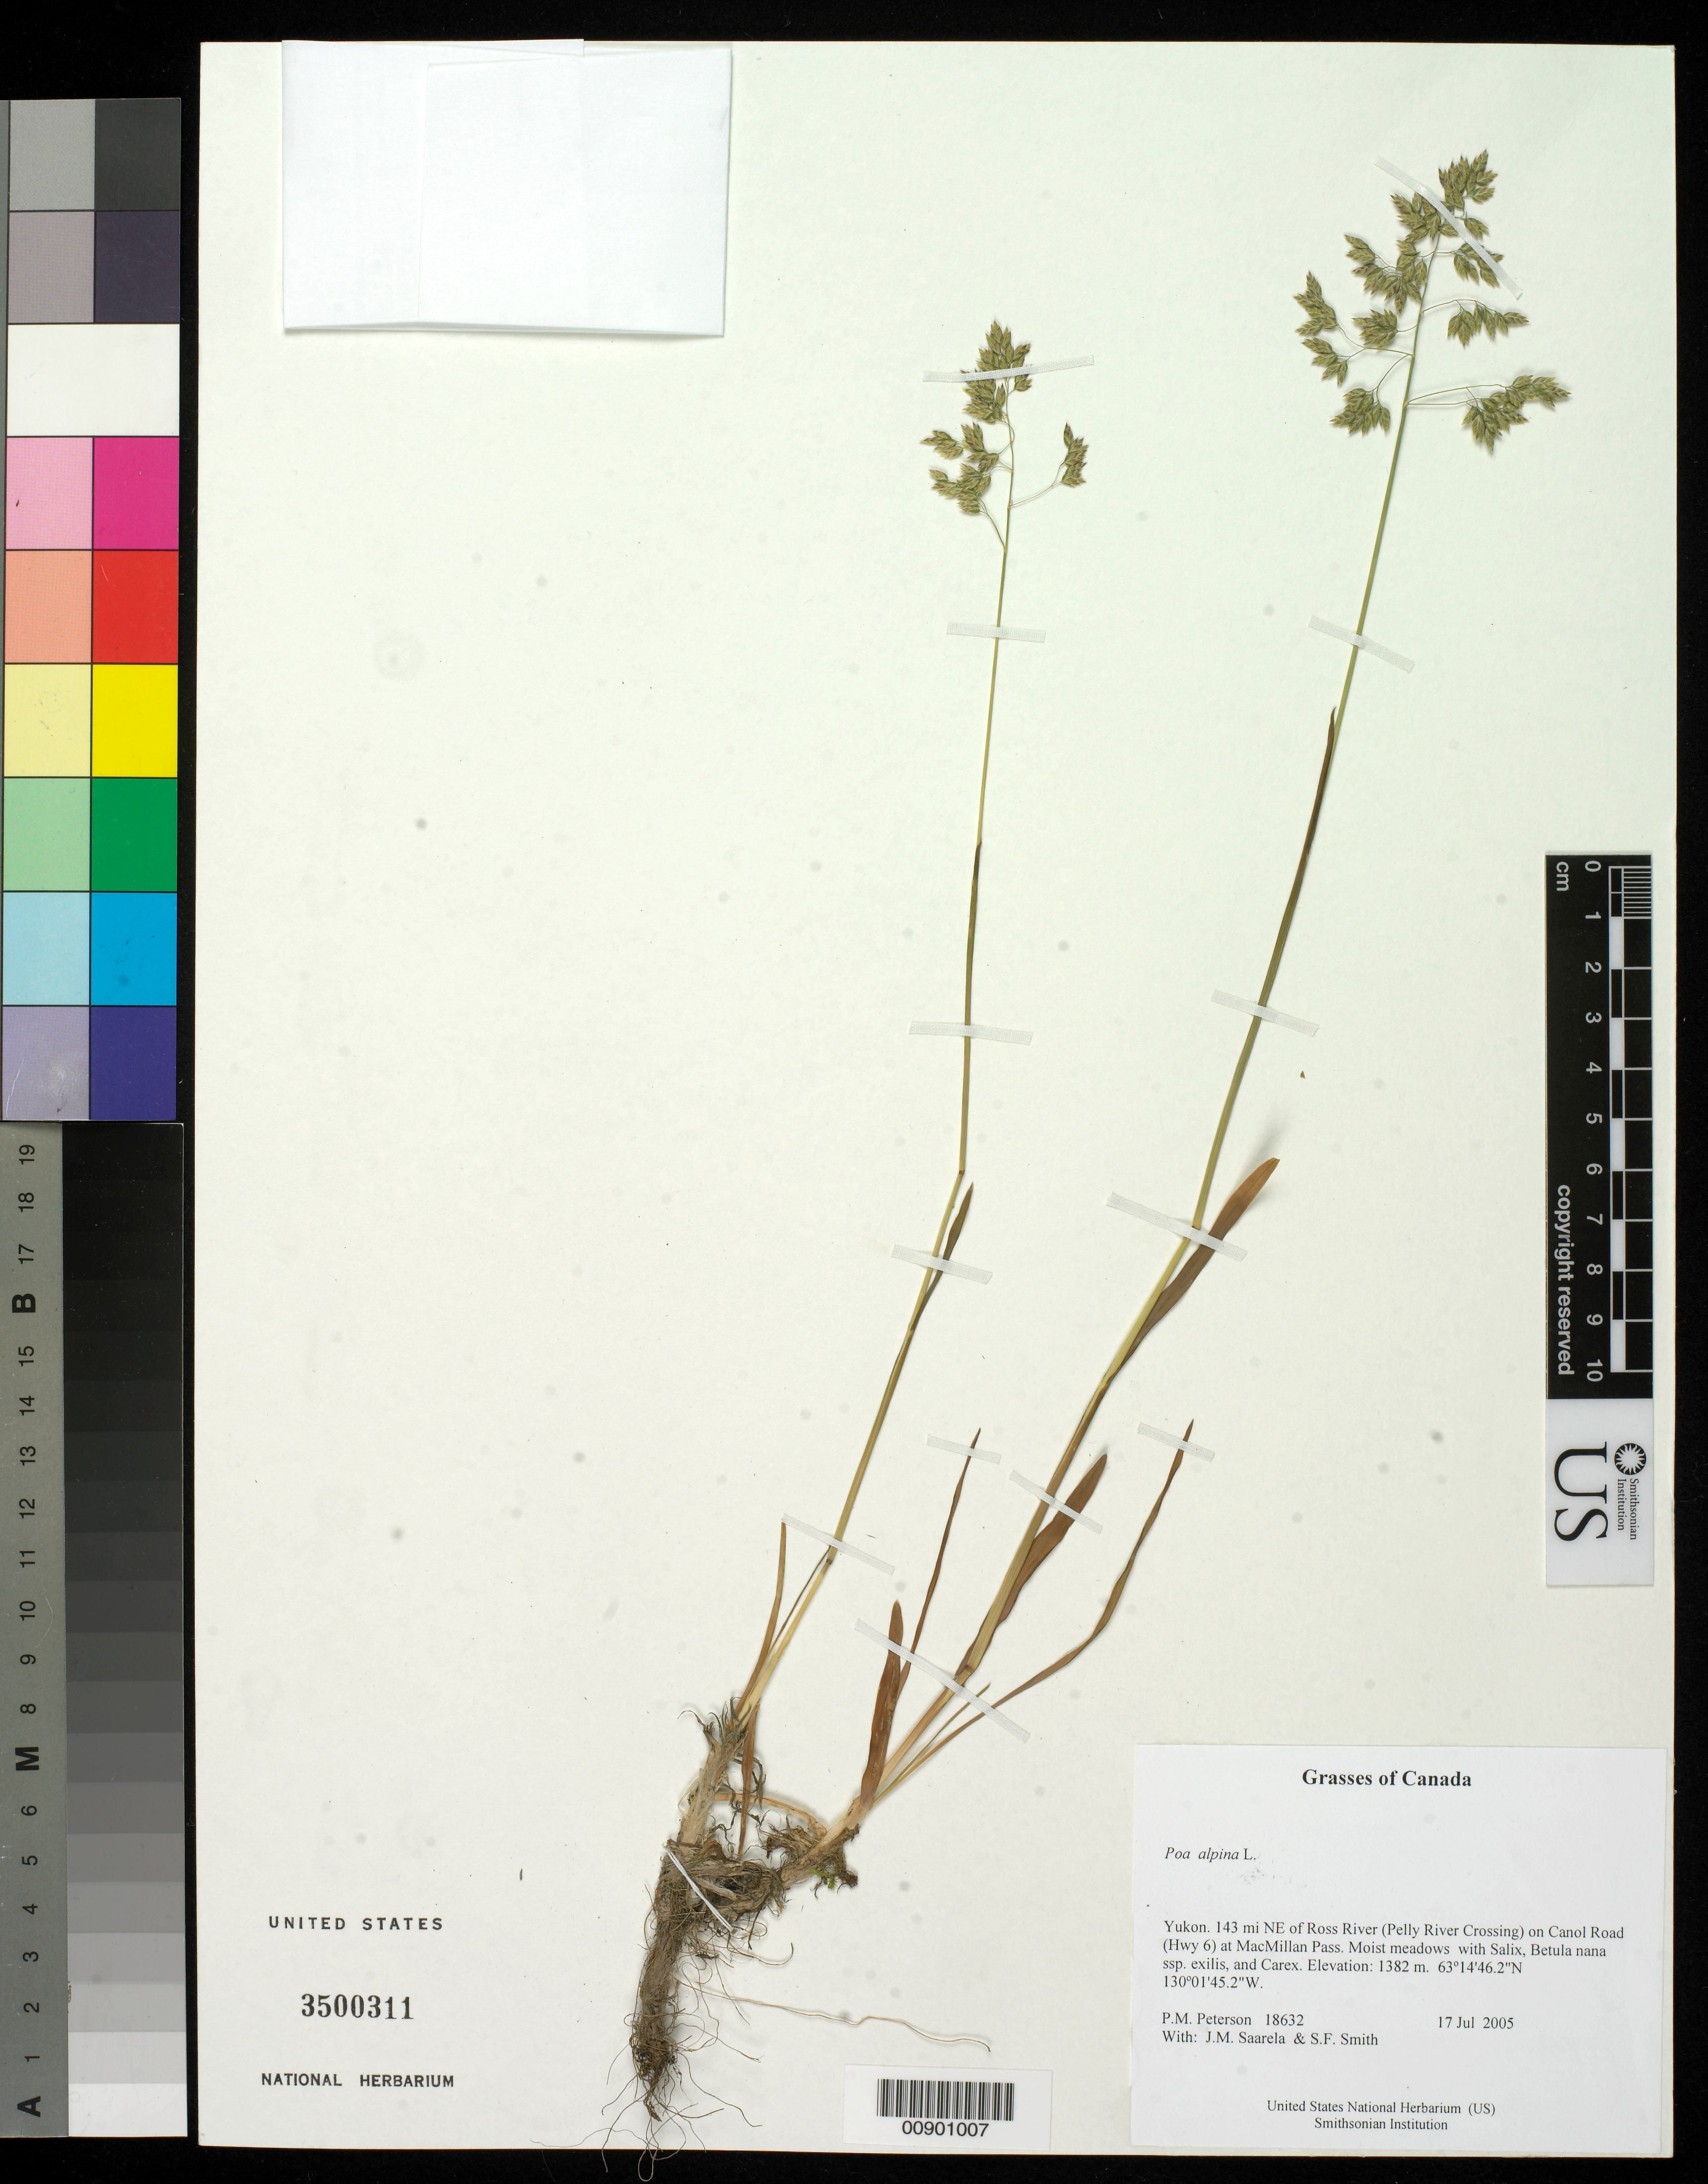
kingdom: Plantae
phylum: Tracheophyta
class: Liliopsida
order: Poales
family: Poaceae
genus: Poa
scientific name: Poa alpina subsp. alpina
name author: L.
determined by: Soreng, Robert J., Research Associate (BOT), Smithsonian Institution - National Museum of Natural History (UNITED STATES)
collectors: P. M. Peterson, J. Saarela & S.F. Smith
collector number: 18632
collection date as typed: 17 Jul 2004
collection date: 2004-07-17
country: Canada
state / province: Yukon Territory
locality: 143 mi NE of Ross River (Pelly River Crossing) on Canol Road (Hwy 6) at MacMillan Pass. Moist meadows with Salix, Betula nana ssp. exilis, and Carex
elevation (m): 1382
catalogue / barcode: US 3500311